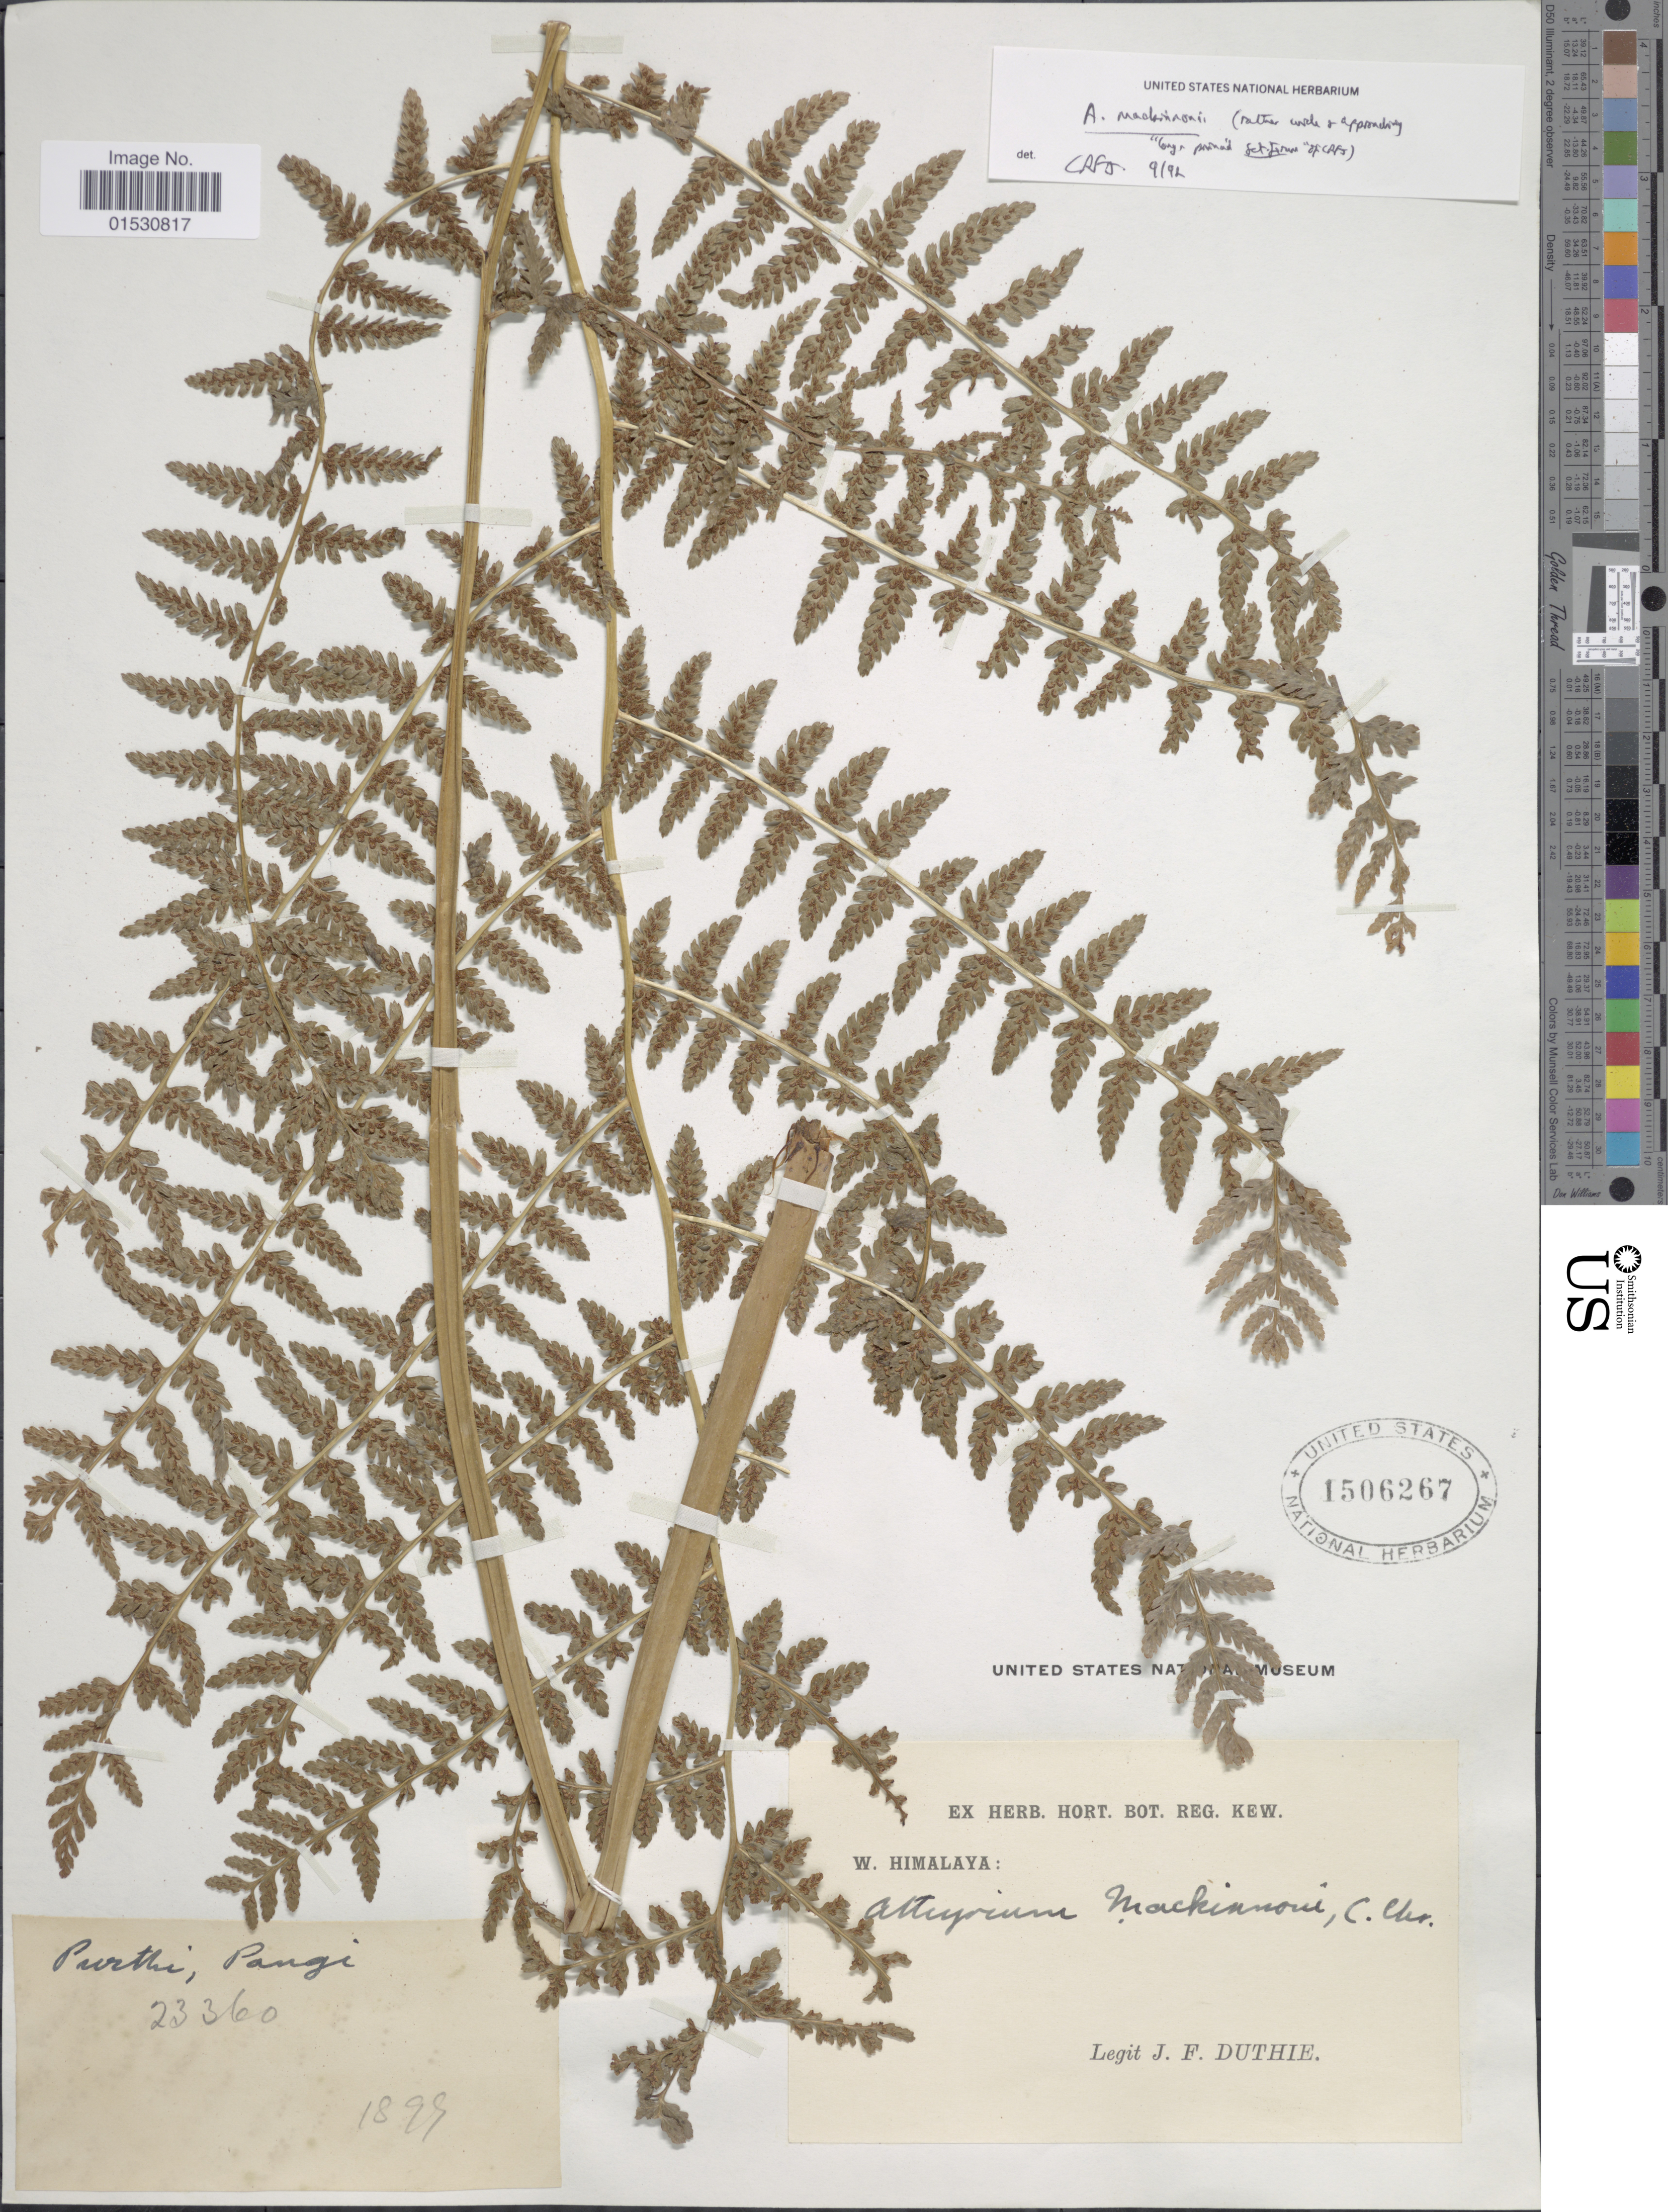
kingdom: Plantae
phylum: Tracheophyta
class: Polypodiopsida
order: Polypodiales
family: Athyriaceae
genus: Athyrium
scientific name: Athyrium mackinnonii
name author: (Hook.) C. Chr.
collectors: J. F. Duthie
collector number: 23360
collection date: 1899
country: India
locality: Purthi, Pangi. W. Himalaya.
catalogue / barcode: US 1506267